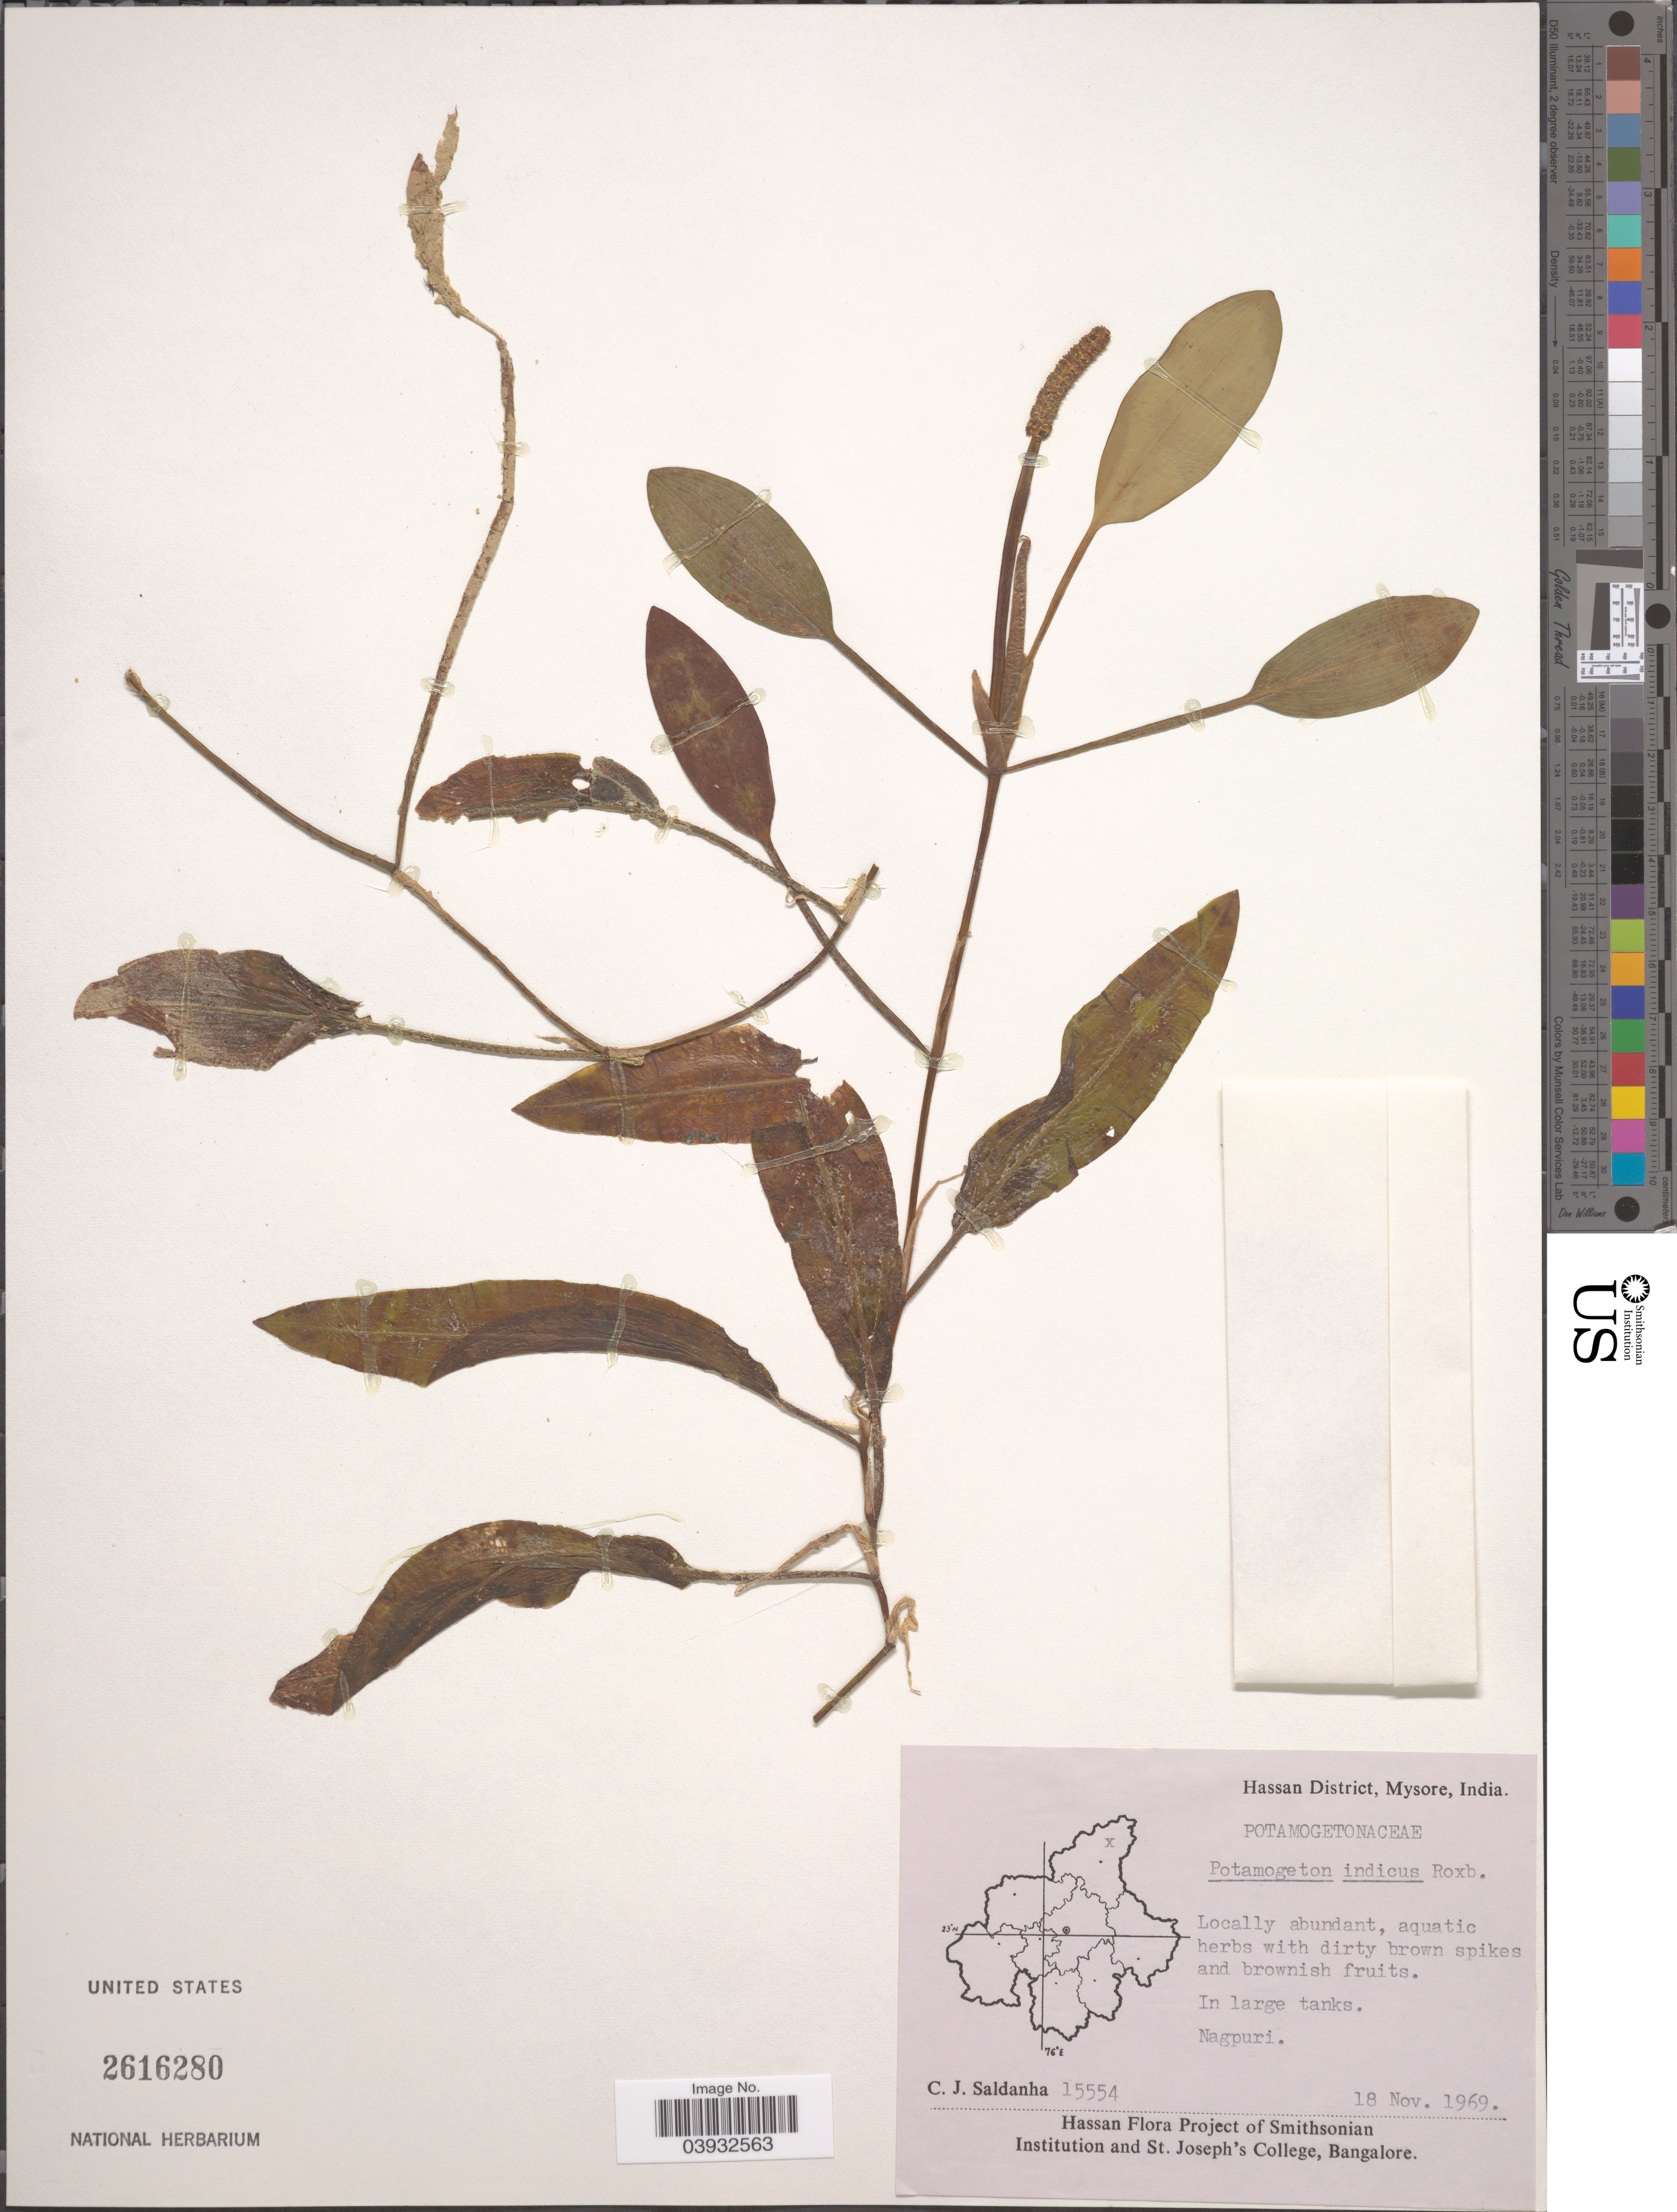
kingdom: Plantae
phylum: Tracheophyta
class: Liliopsida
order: Alismatales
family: Potamogetonaceae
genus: Potamogeton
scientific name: Potamogeton indicus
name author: Roth ex Roem. & Schult.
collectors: C. J. Saldanha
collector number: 15554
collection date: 1969-11-18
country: India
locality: Hassan District, Mysore. Nagpuri.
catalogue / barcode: US 2616280